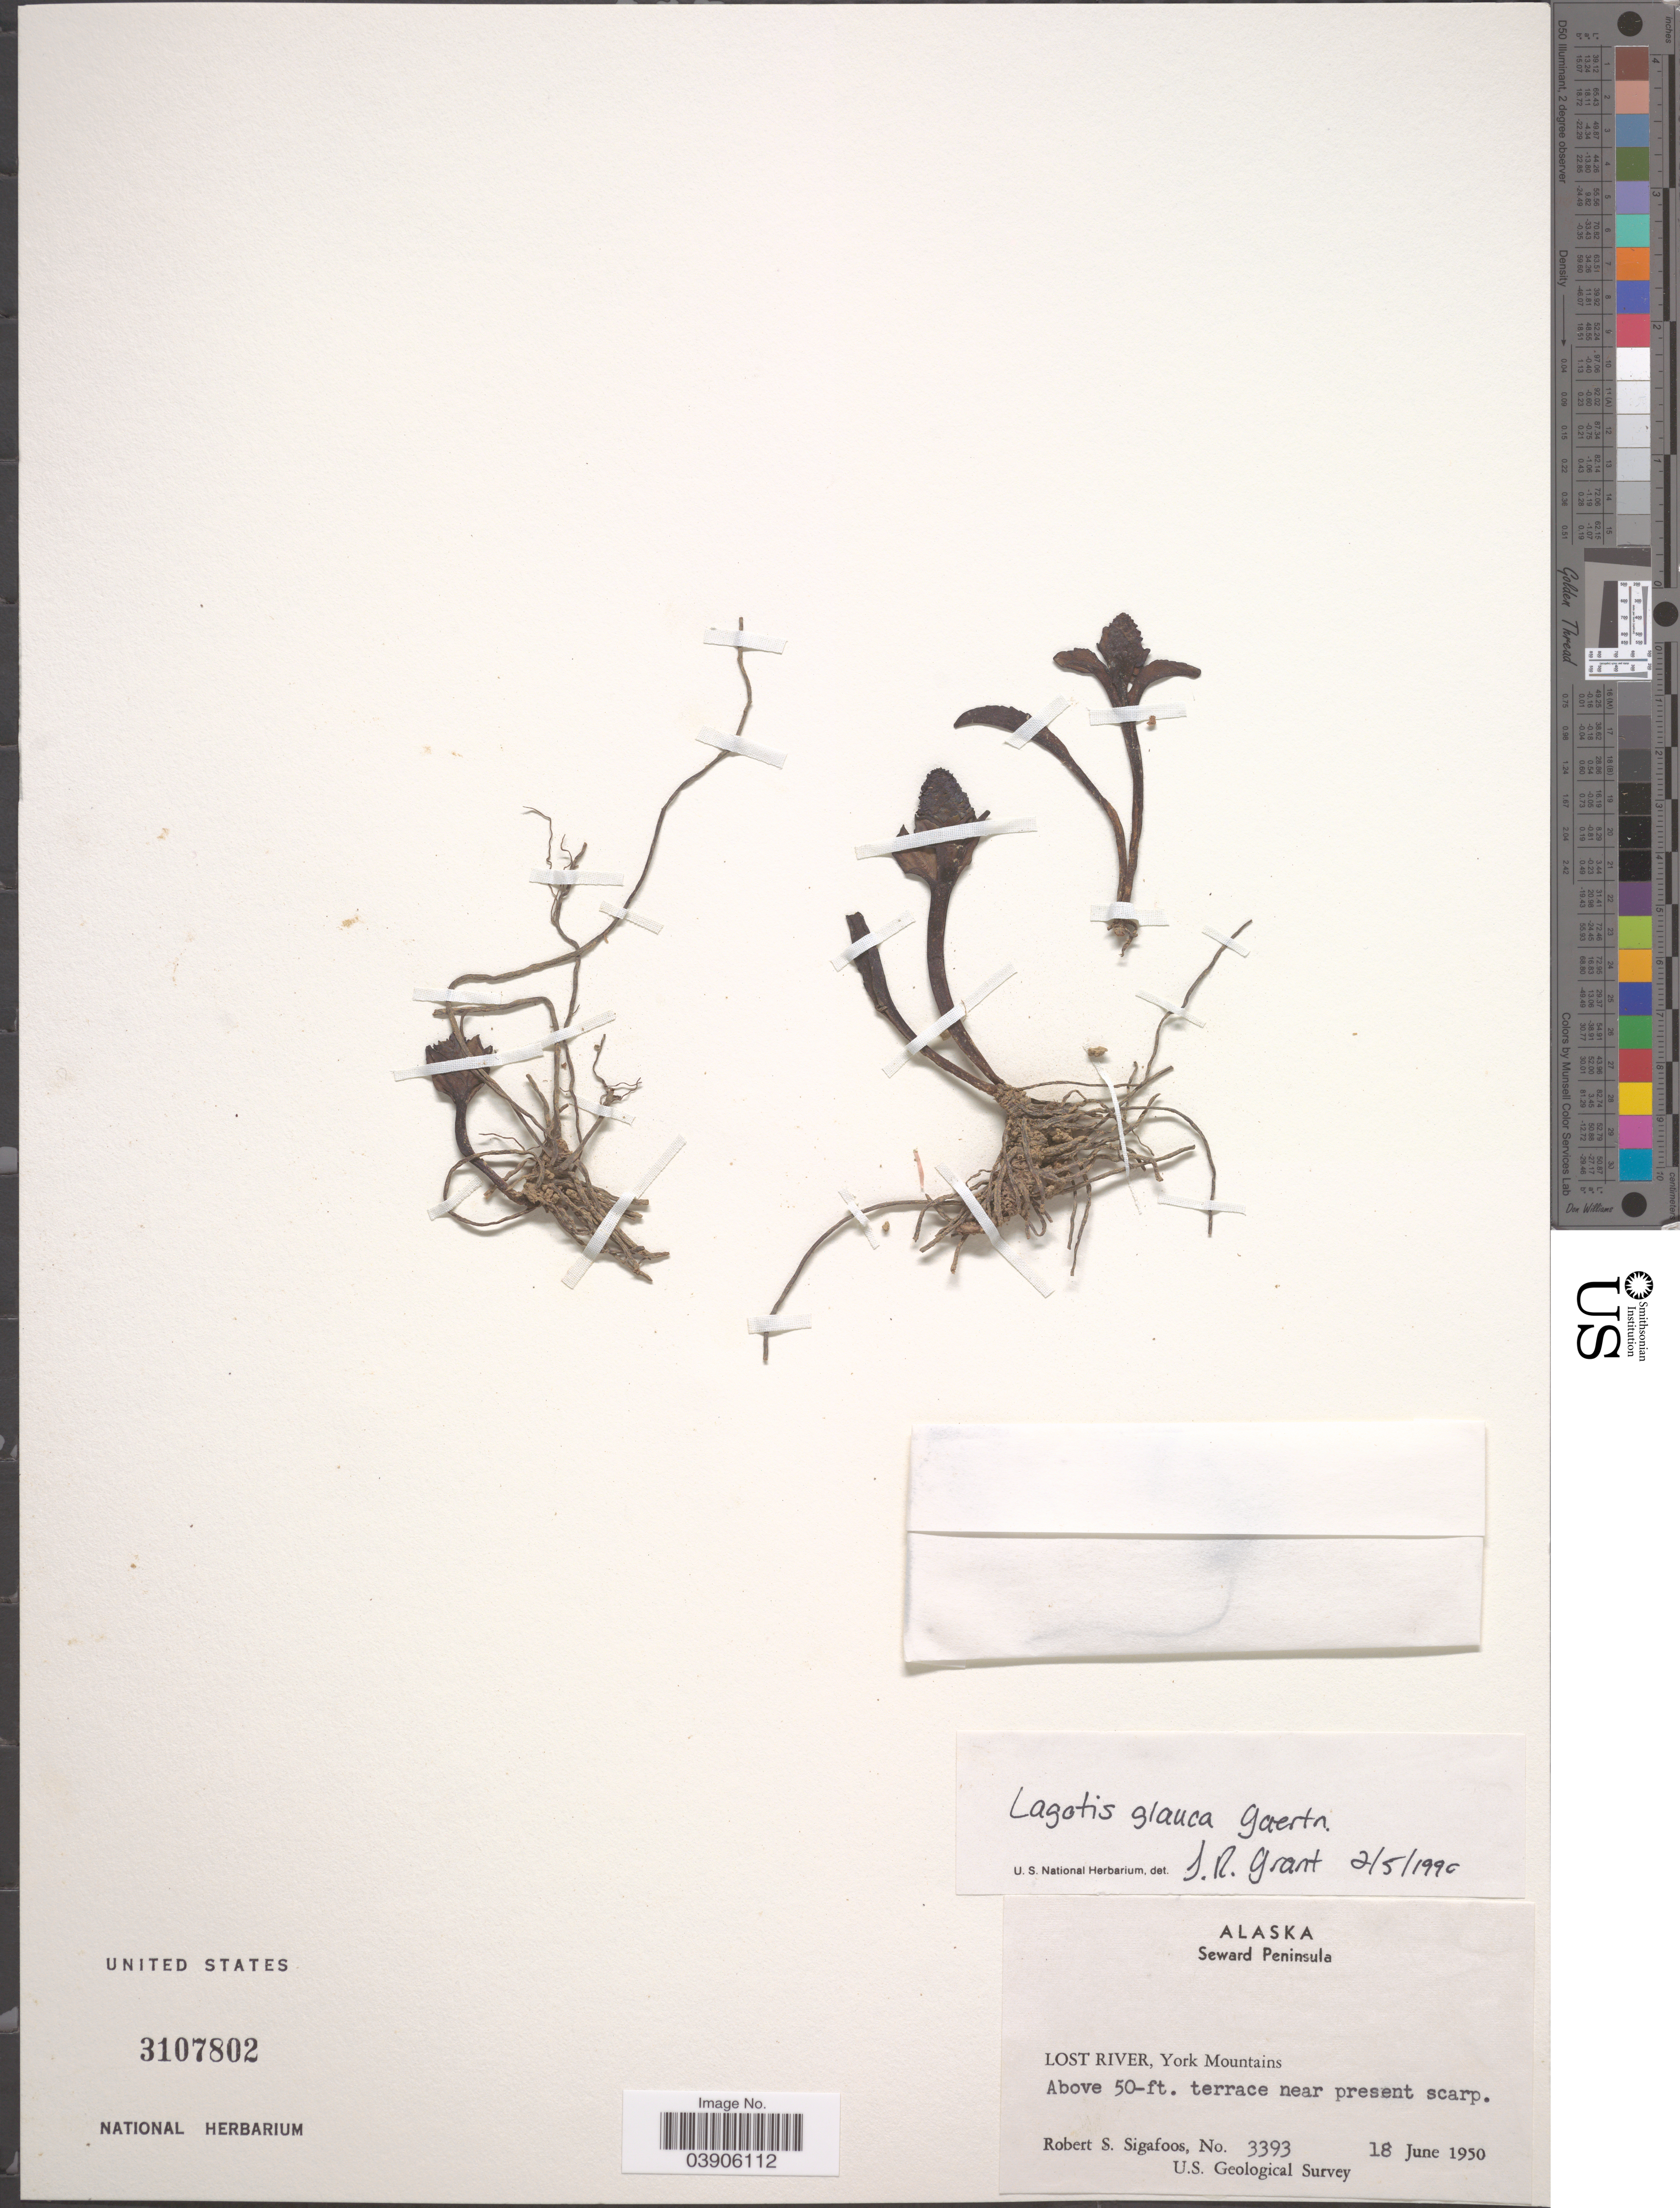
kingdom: Plantae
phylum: Tracheophyta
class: Magnoliopsida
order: Lamiales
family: Plantaginaceae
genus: Lagotis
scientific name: Lagotis glauca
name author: Gaertn.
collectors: R. Sigafoos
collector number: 3393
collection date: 1950-06-18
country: United States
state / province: Alaska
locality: Seward Peninsula. Lost River, York Mountains.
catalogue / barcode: US 3107802